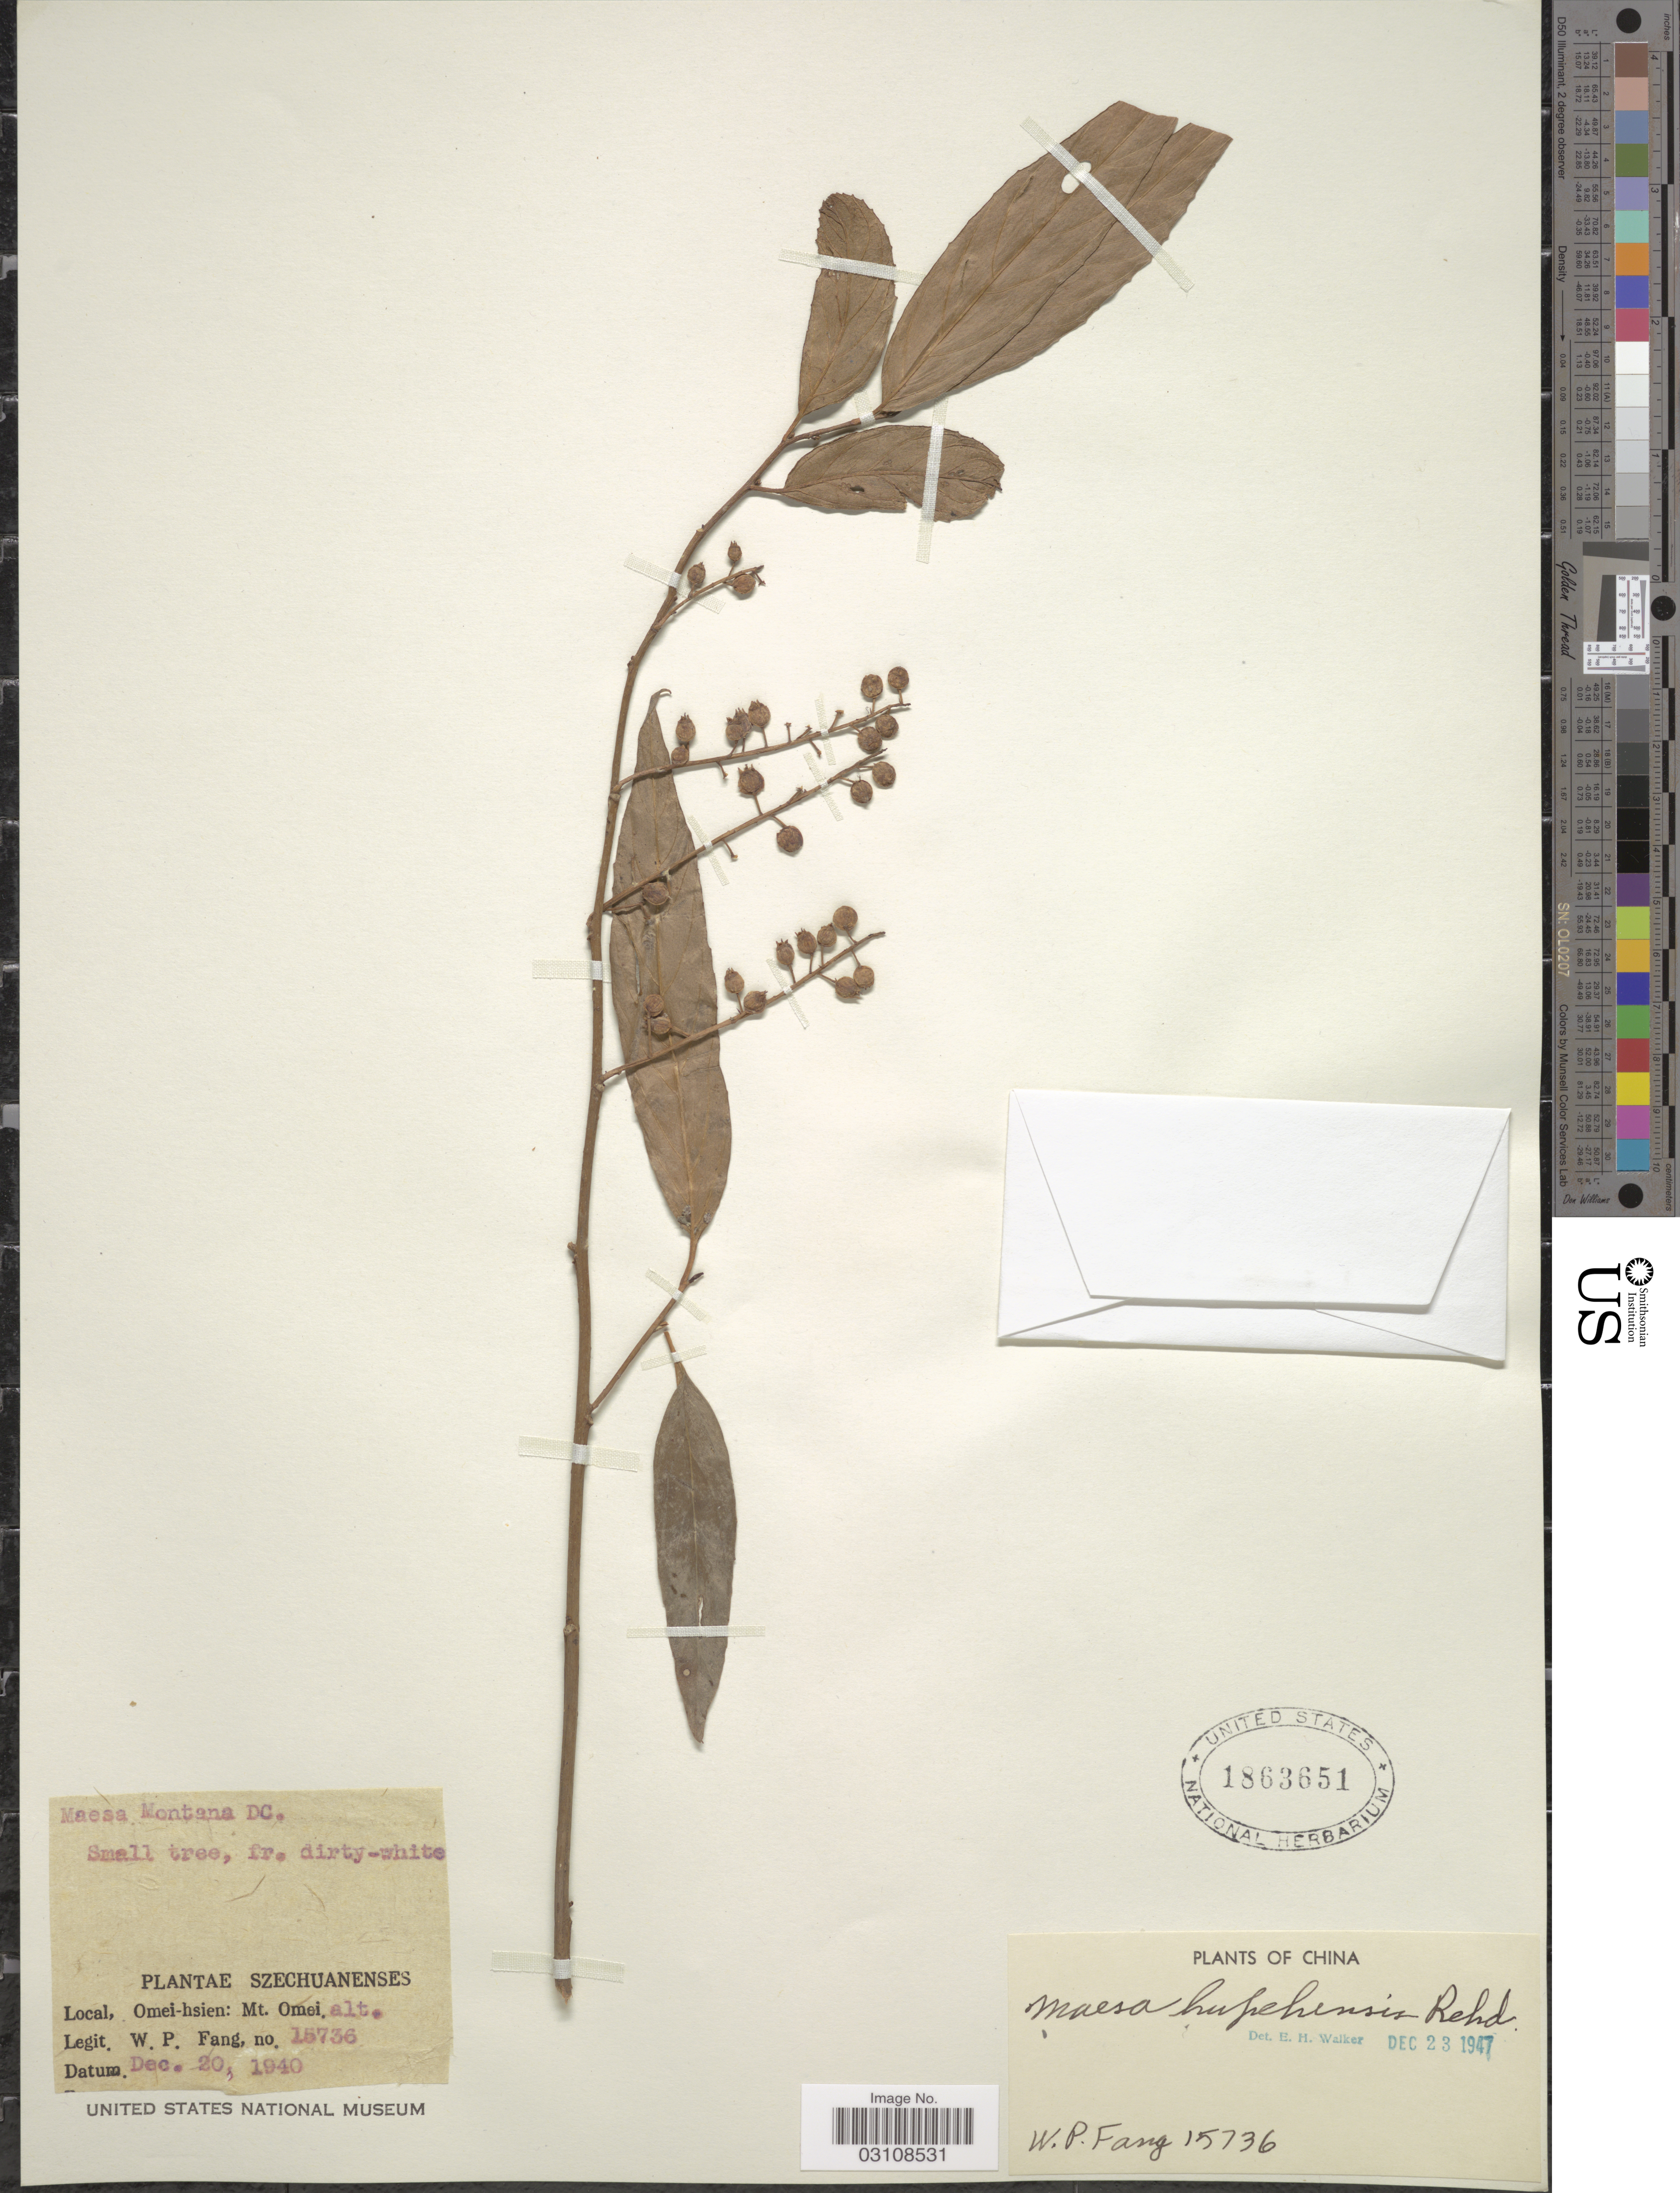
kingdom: Plantae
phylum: Tracheophyta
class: Magnoliopsida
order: Ericales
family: Primulaceae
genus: Maesa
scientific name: Maesa hupehensis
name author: Rehder in Sarg.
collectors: W. P. Fang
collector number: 15736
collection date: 1940-12-20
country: China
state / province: Sichuan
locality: Szechuanenses. Omei-hsien: Mt. Omei.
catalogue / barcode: US 1863651